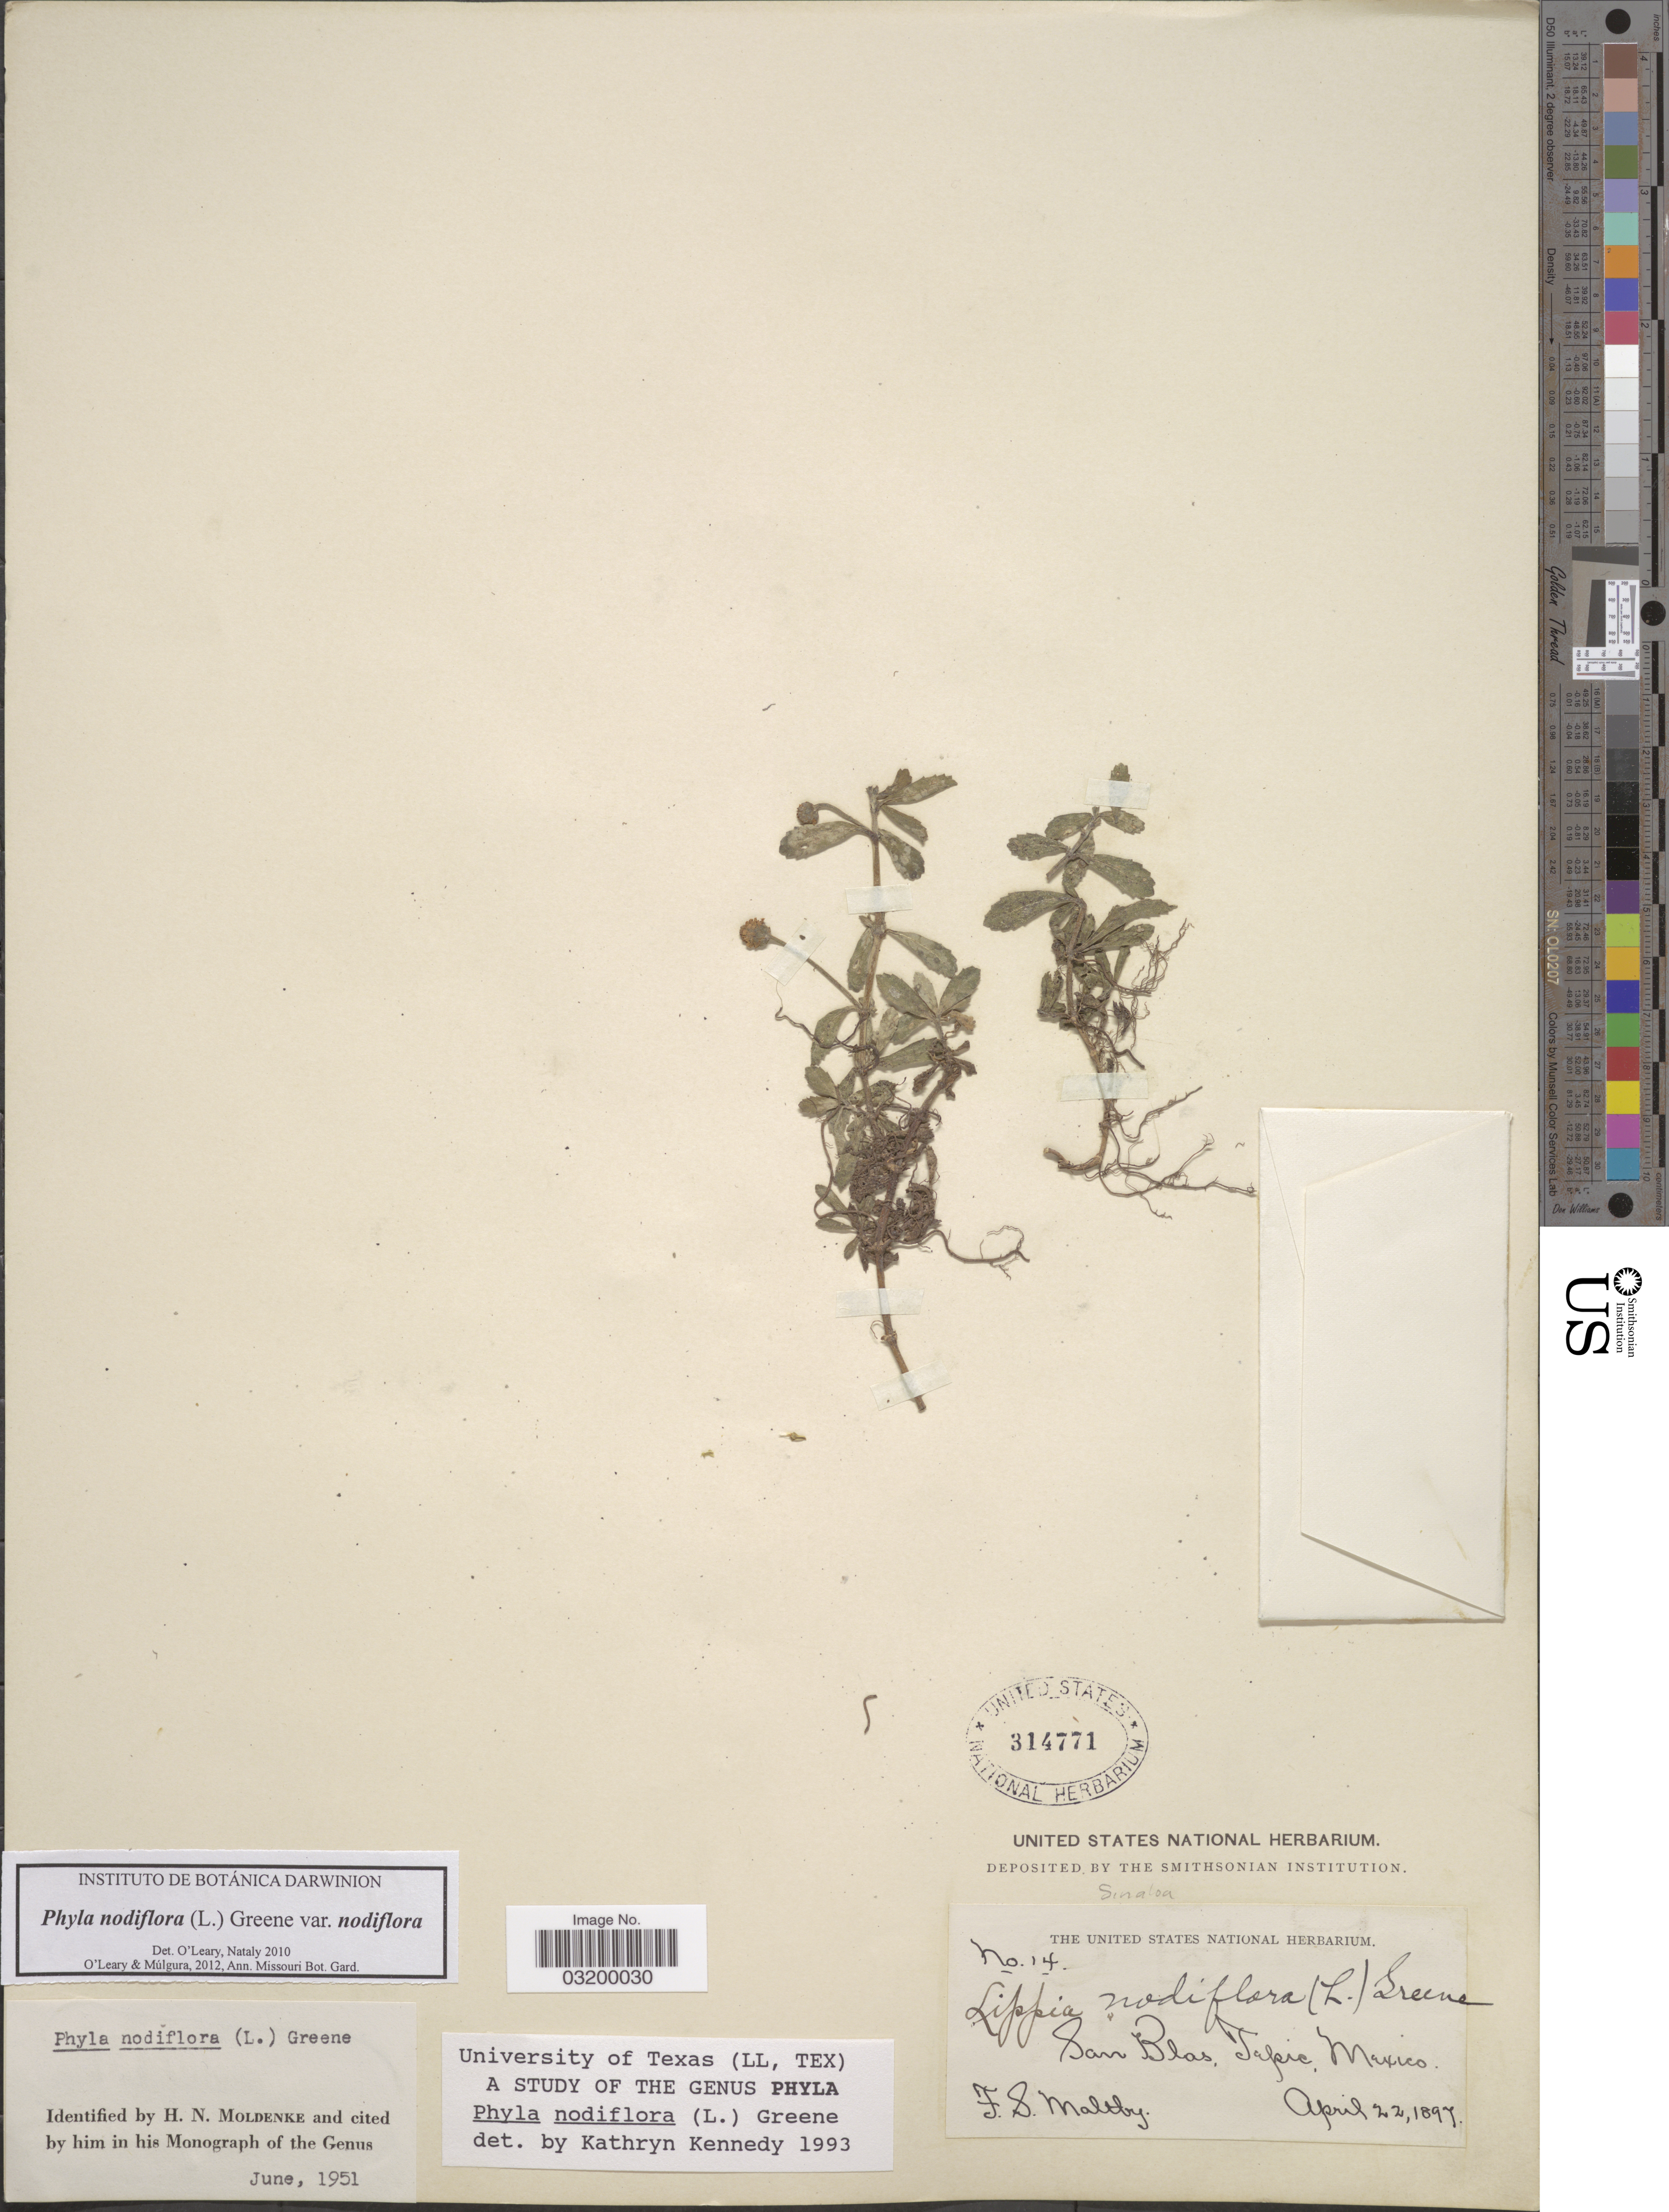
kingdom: Plantae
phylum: Tracheophyta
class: Magnoliopsida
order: Lamiales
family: Verbenaceae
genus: Phyla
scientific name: Phyla nodiflora var. nodiflora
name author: (L.) Greene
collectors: F. S. Maltby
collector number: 14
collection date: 1897-04-22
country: Mexico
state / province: Sinaloa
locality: San Blas, Tepic.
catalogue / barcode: US 314771